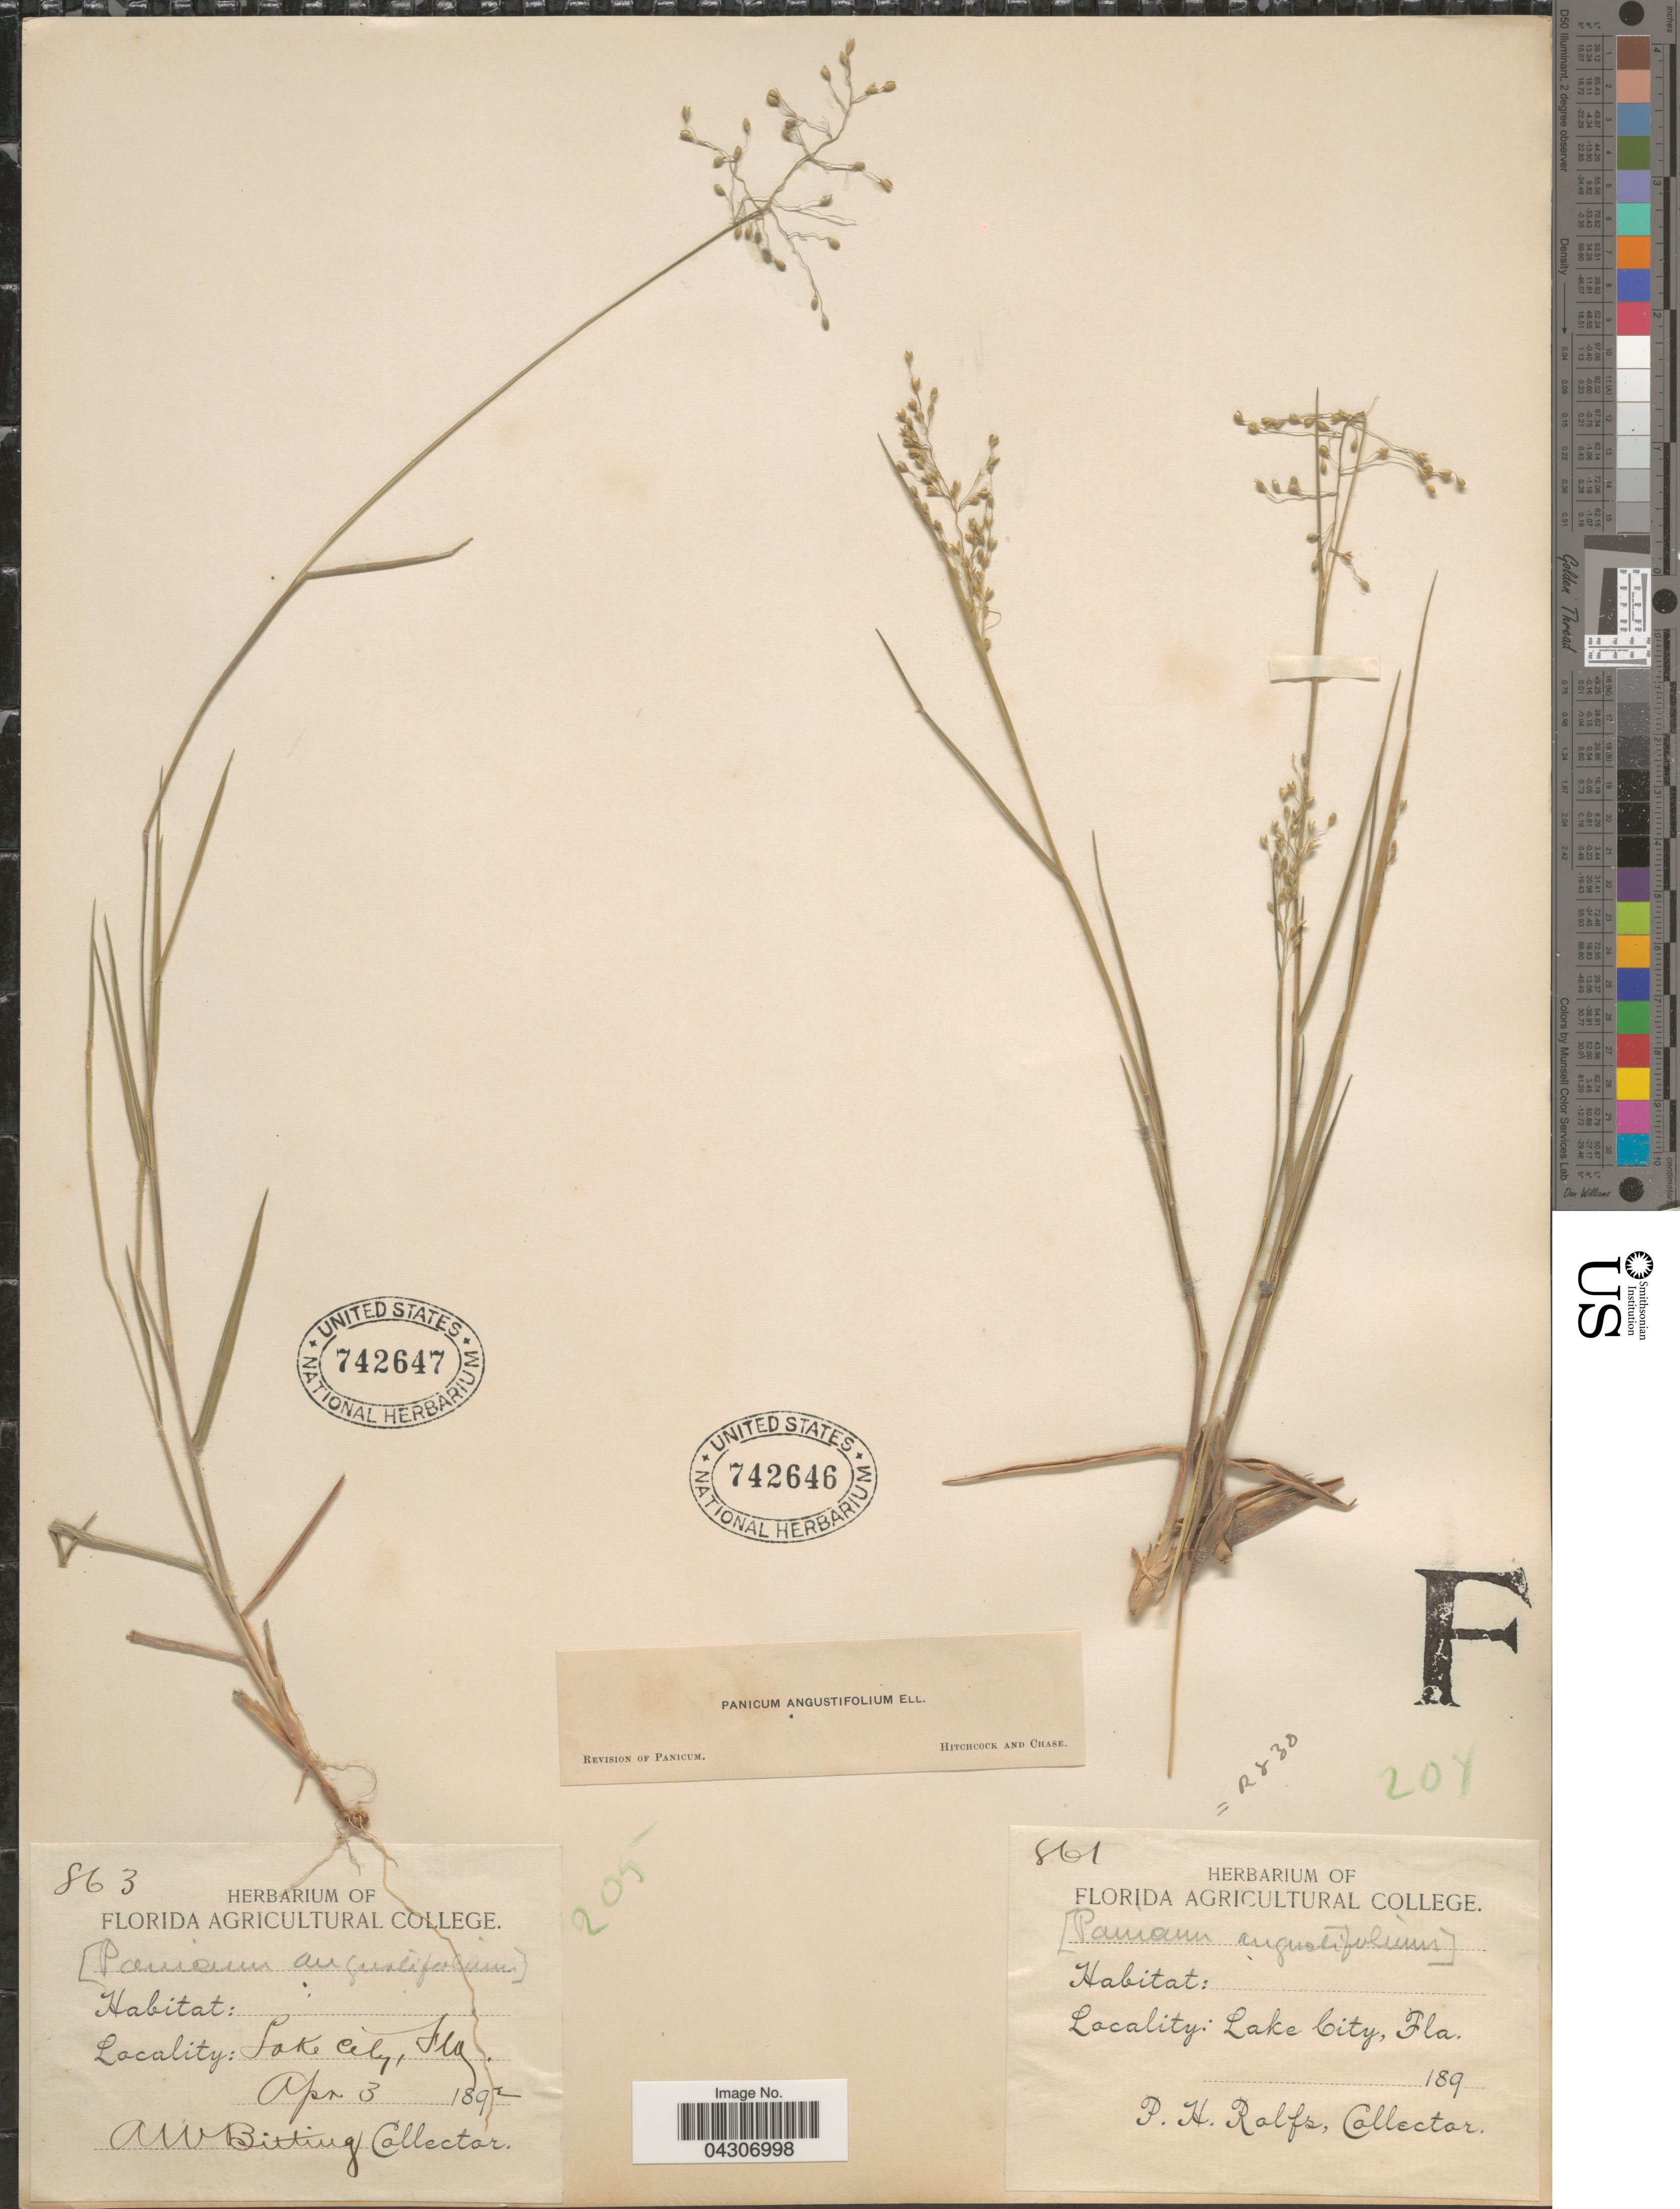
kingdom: Plantae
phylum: Tracheophyta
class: Liliopsida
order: Poales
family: Poaceae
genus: Dichanthelium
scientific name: Dichanthelium aciculare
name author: (Desv. ex Poir.) Gould & C.A. Clark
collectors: A. Bitting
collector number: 863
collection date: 1892-04-03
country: United States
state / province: Florida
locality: Lake City.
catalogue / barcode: US 742647